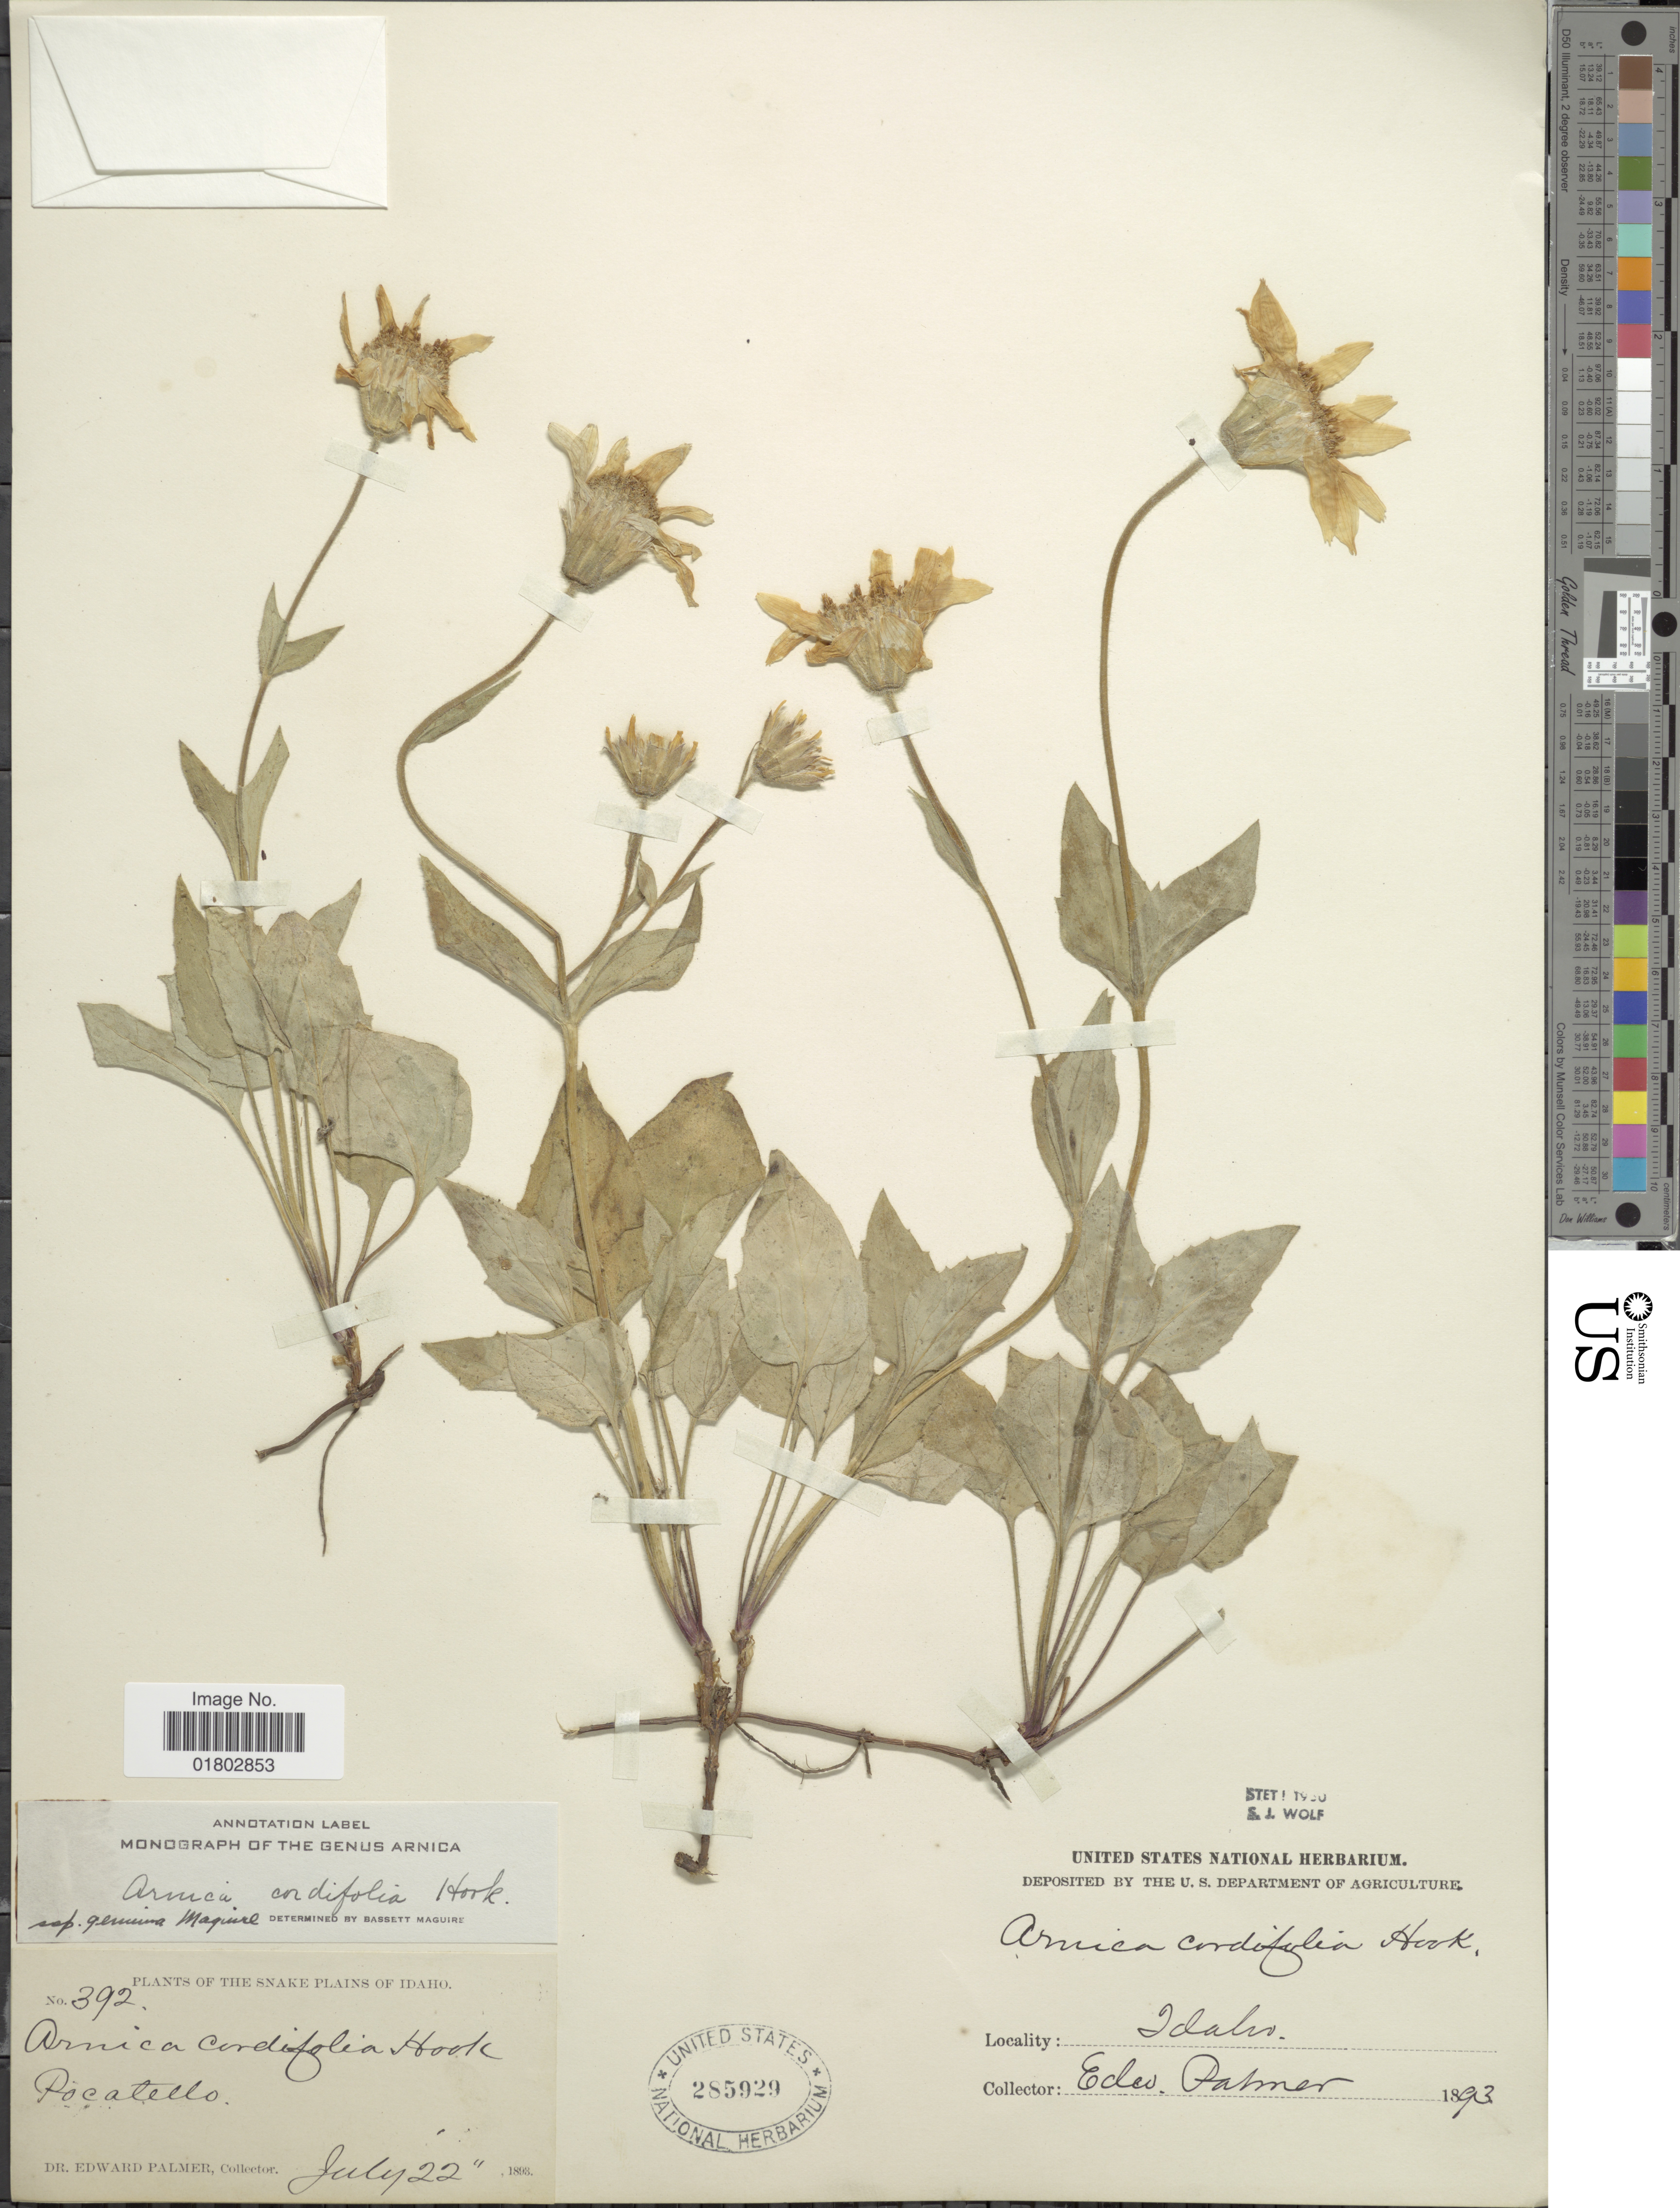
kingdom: Plantae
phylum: Tracheophyta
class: Magnoliopsida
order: Asterales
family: Asteraceae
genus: Arnica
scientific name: Arnica cordifolia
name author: Hook.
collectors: E. Palmer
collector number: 392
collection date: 1893-07-22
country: United States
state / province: Idaho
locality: The Snake Plains of Idaho, Pocatello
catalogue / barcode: US 285929